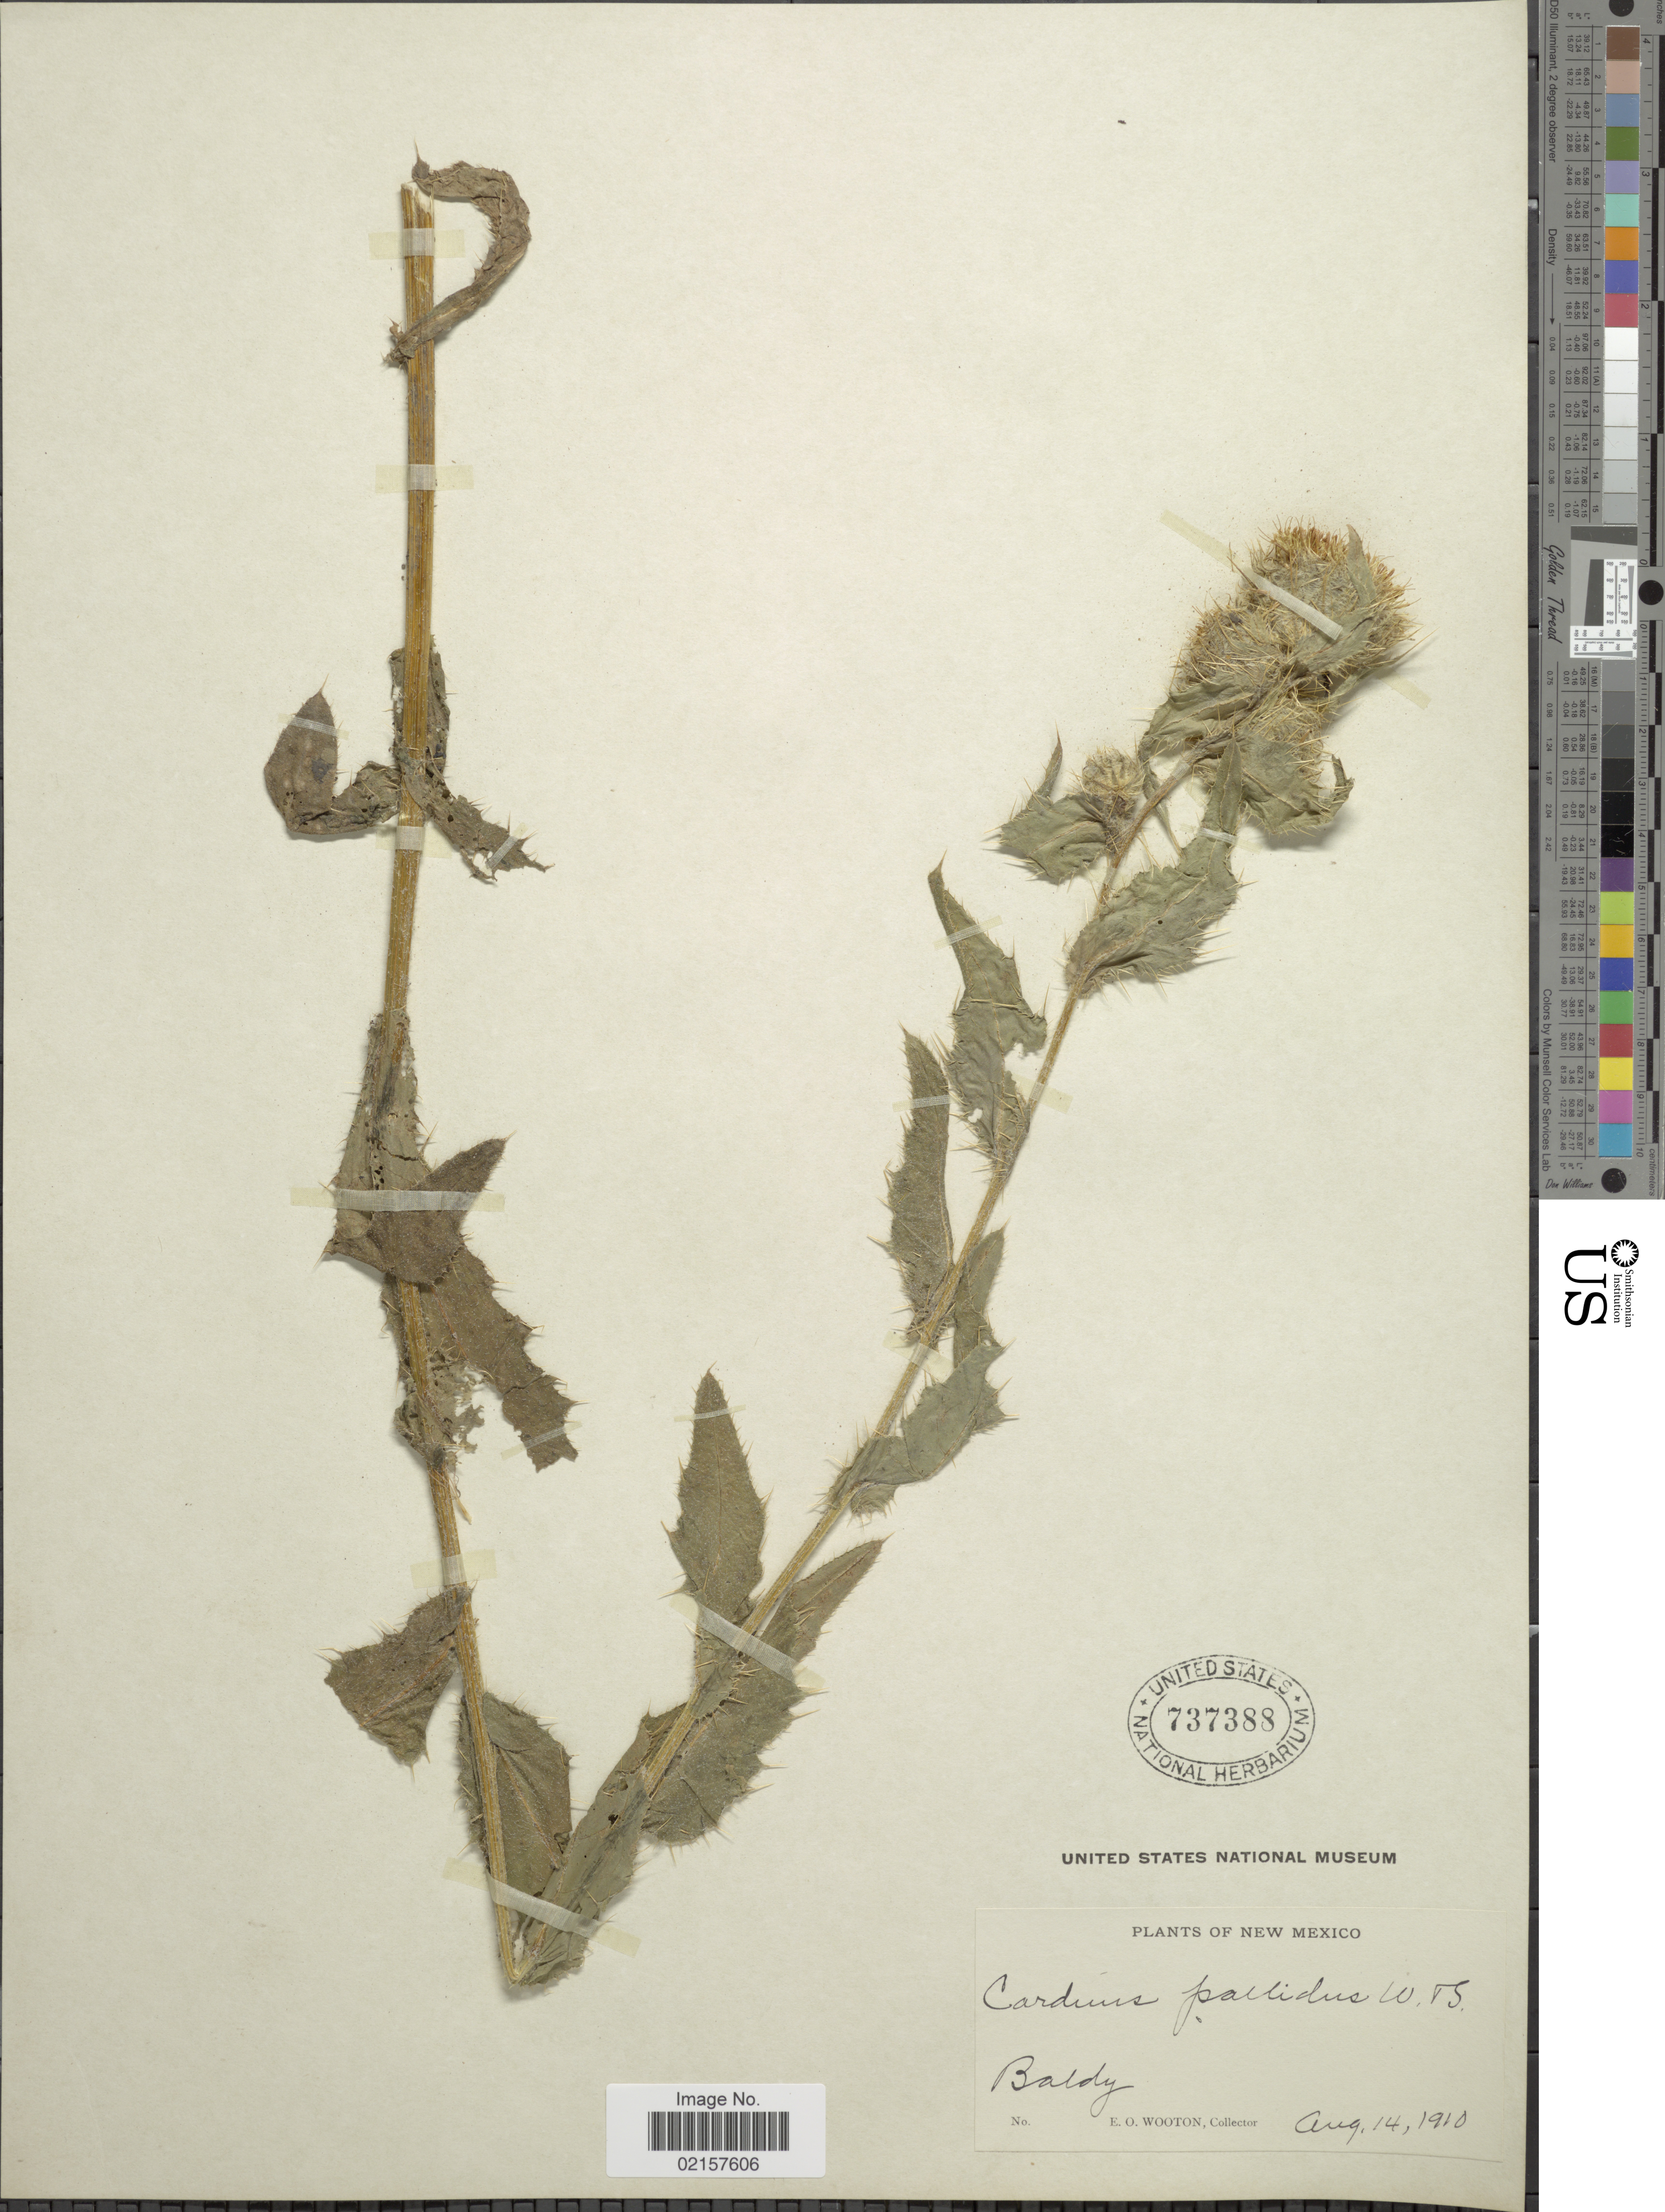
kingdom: Plantae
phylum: Tracheophyta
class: Magnoliopsida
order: Asterales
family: Asteraceae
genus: Cirsium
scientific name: Cirsium parryi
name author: (A. Gray) Petr.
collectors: E. O. Wooton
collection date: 1910-08-14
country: United States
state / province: New Mexico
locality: Baldly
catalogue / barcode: US 737388